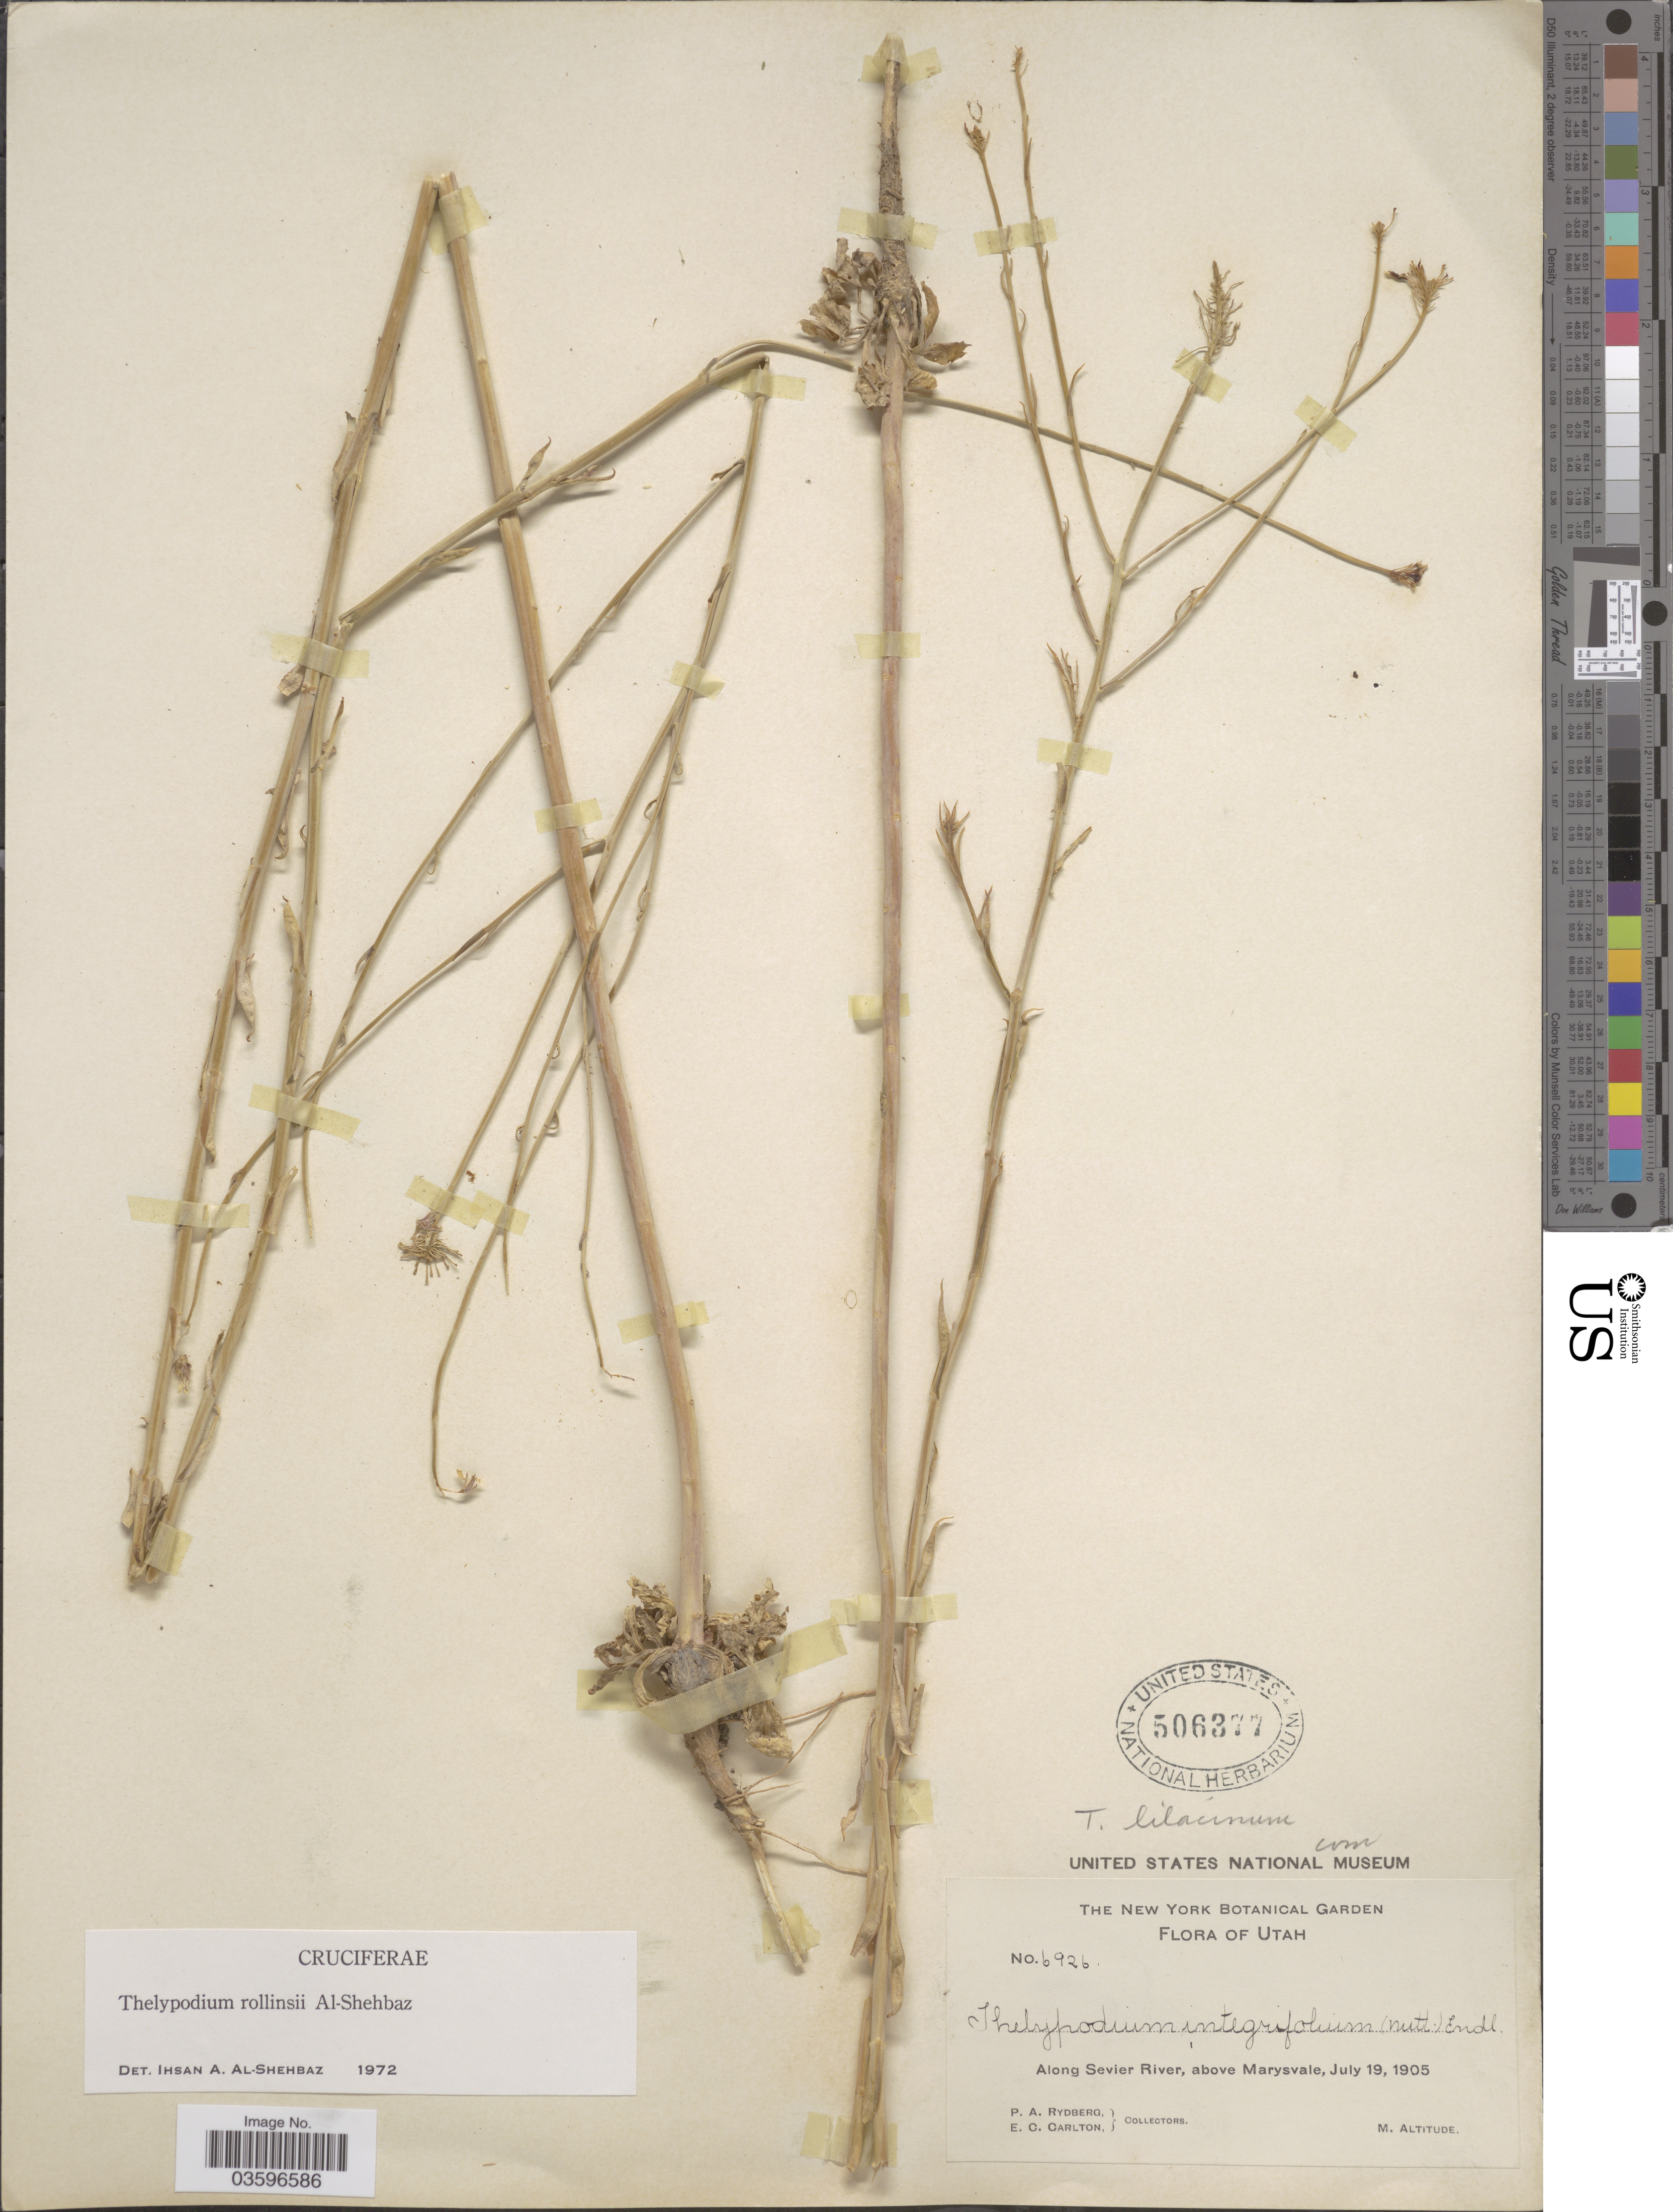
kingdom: Plantae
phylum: Tracheophyta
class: Magnoliopsida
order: Brassicales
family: Brassicaceae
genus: Thelypodium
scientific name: Thelypodium rollinsii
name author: Al-Shehbaz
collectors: P. A. Rydberg & E. Carlton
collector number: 6926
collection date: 1905-07-19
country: United States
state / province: Utah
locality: Along Sevier River, above Marysvale.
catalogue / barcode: US 506377